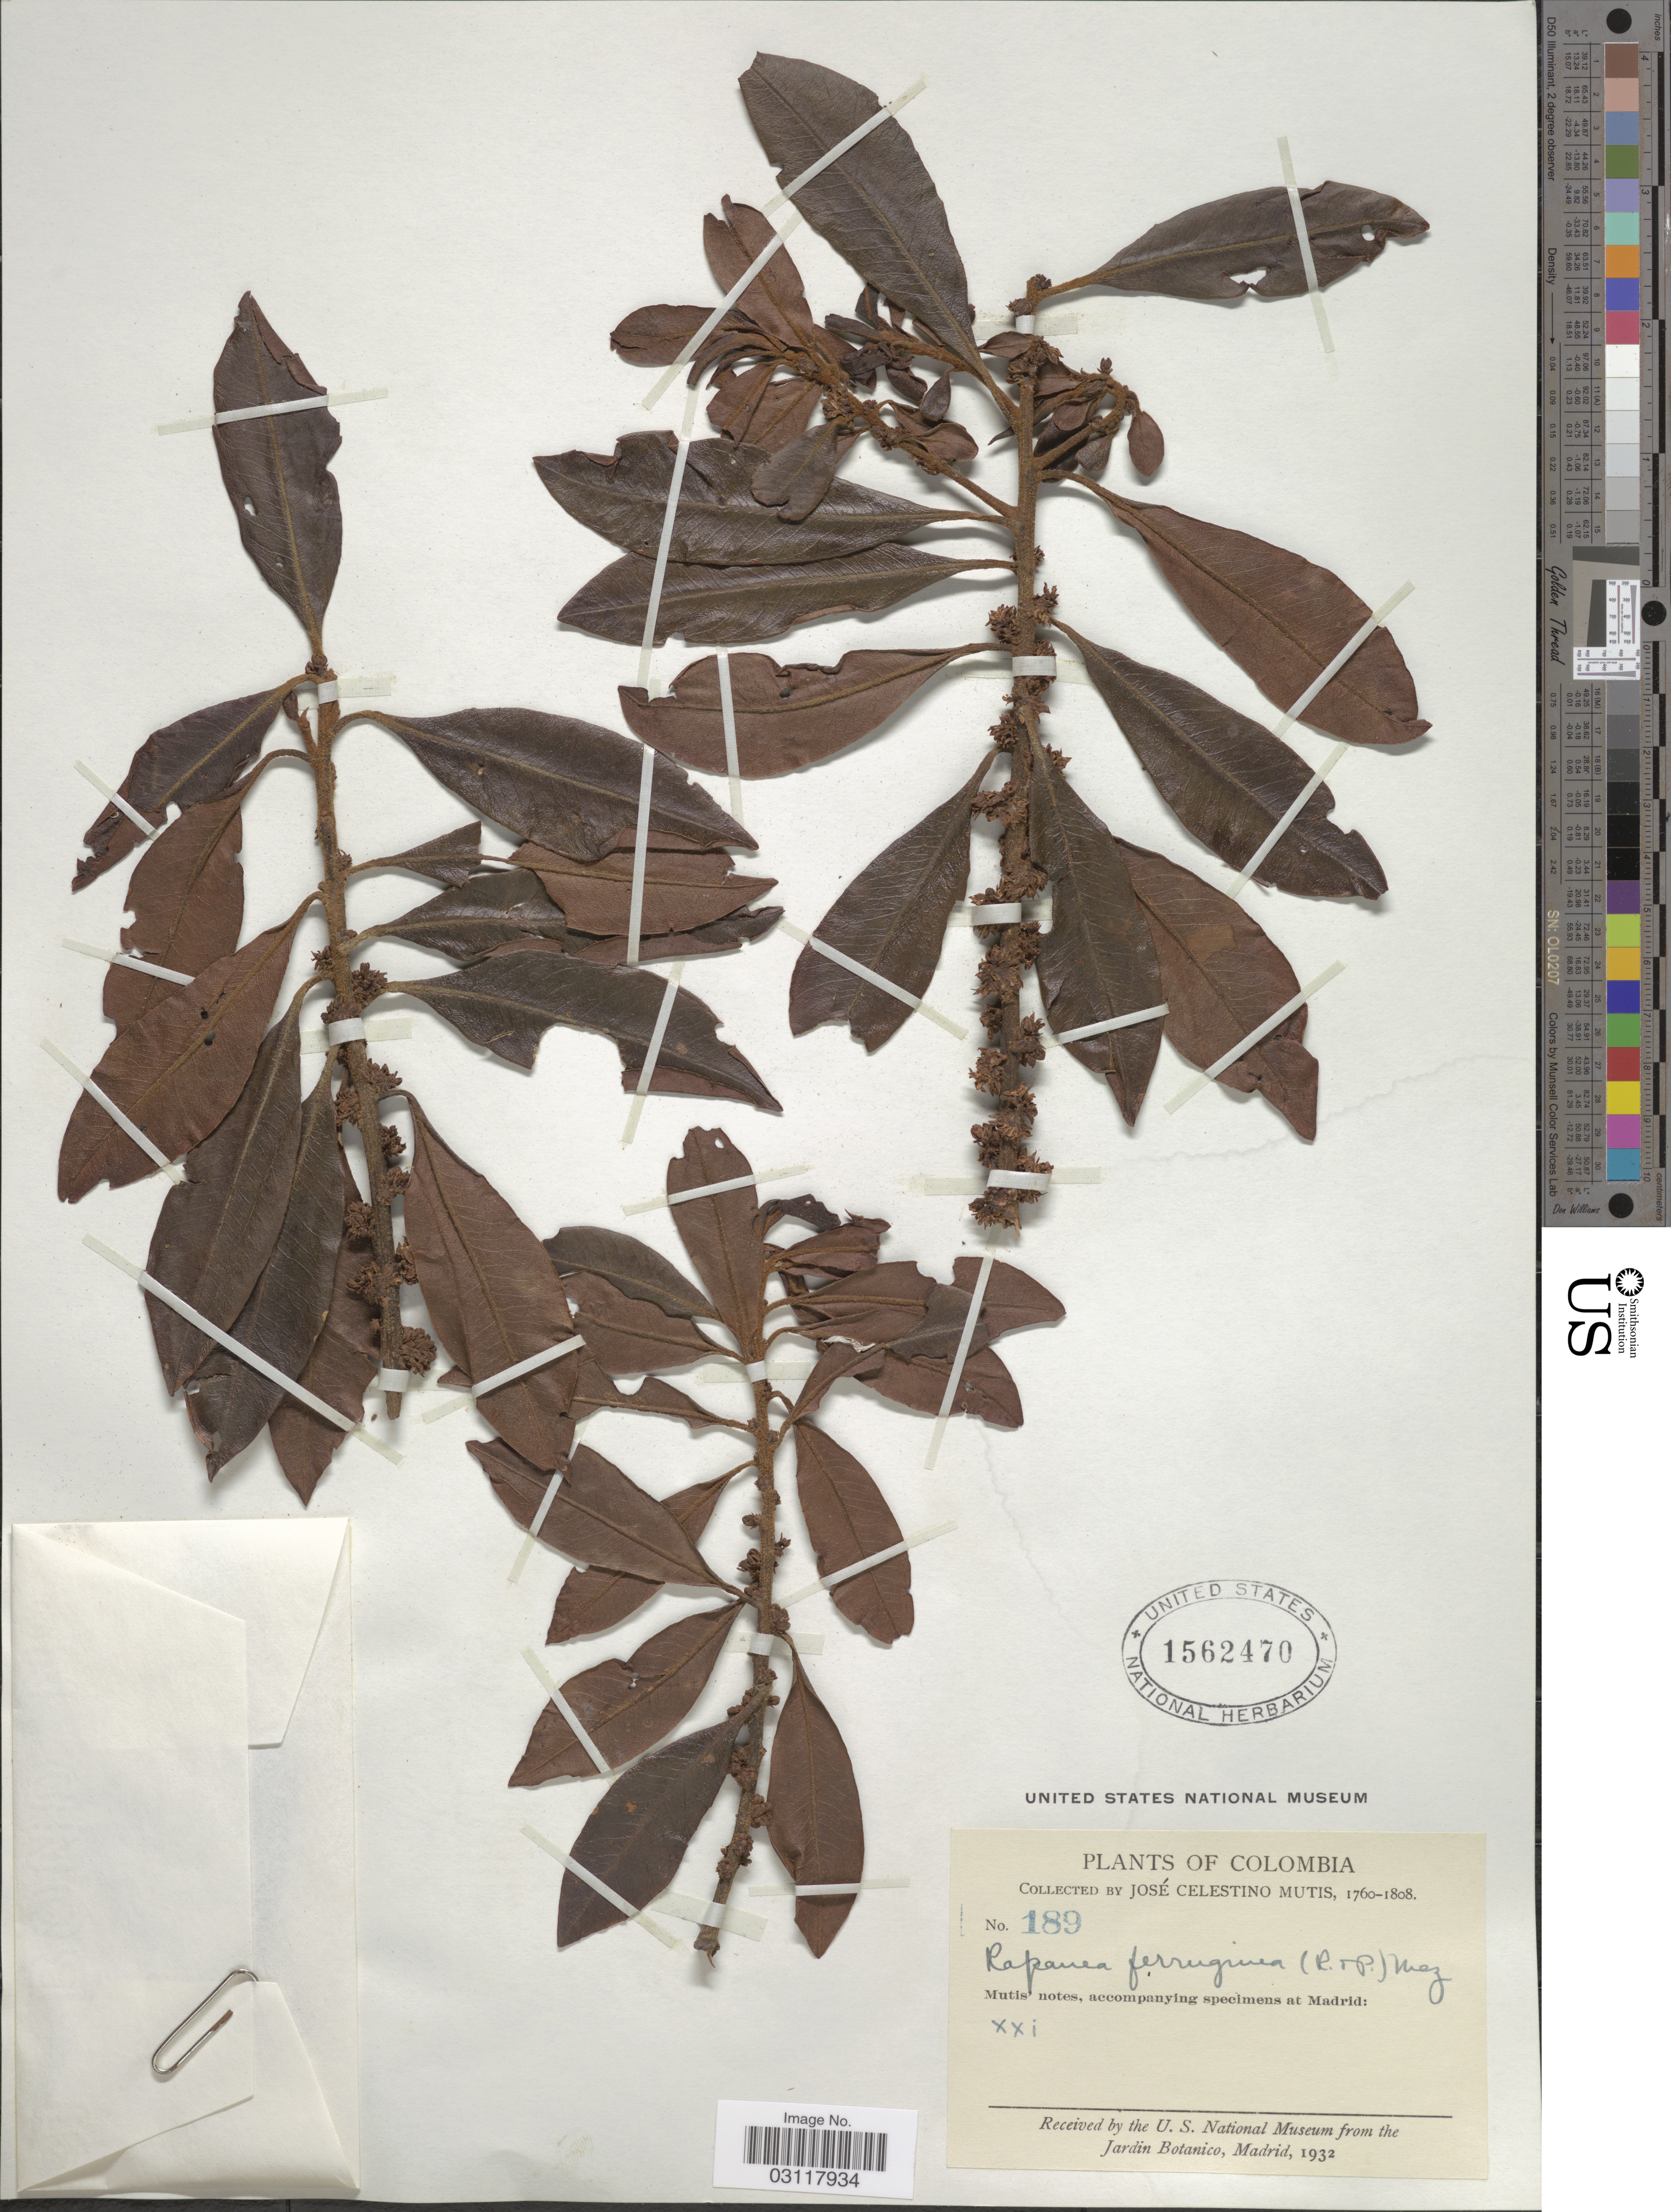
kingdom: Plantae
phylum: Tracheophyta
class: Magnoliopsida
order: Ericales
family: Primulaceae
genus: Rapanea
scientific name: Rapanea ferruginea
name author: (Ruiz & Pav.) Mez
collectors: J. C. B. Mutis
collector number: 189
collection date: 1760/1808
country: Colombia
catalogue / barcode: US 1562470